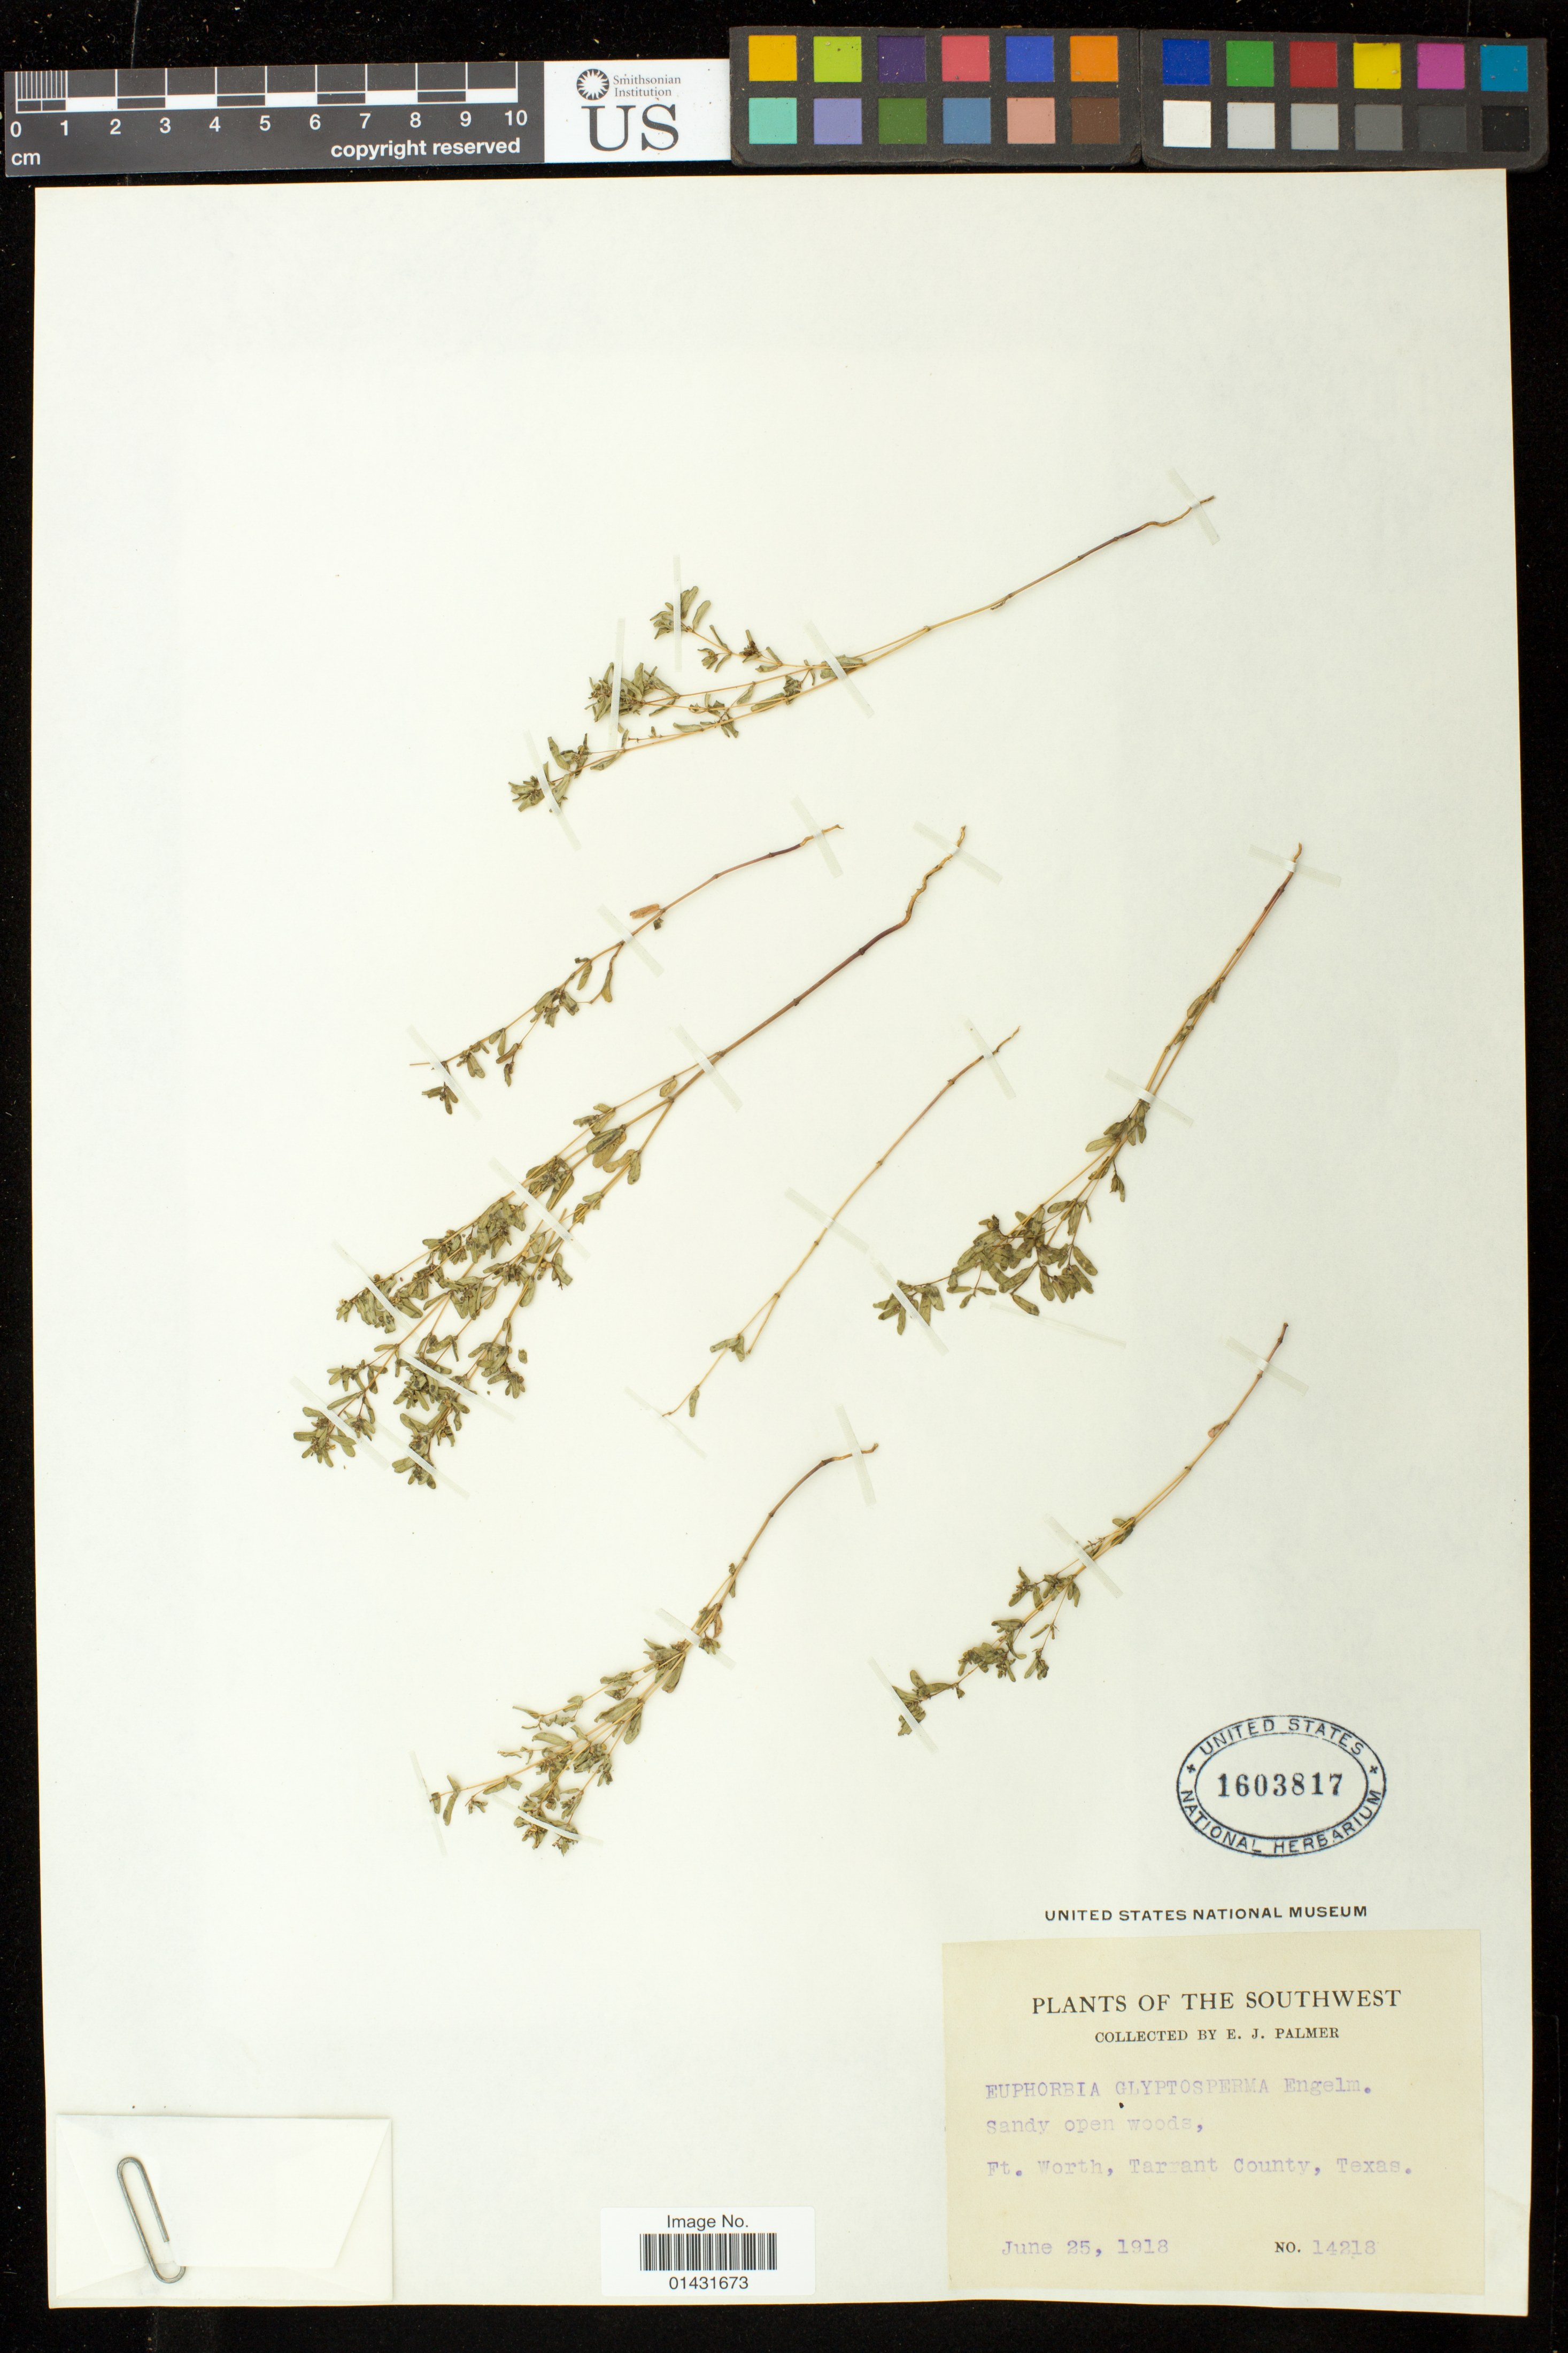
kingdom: Plantae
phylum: Tracheophyta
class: Magnoliopsida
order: Malpighiales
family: Euphorbiaceae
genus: Euphorbia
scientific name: Euphorbia glyptosperma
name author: Engelm.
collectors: E. J. Palmer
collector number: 14218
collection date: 1918-06-25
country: United States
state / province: Texas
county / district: Tarrant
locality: Ft. Worth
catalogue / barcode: US 1603817